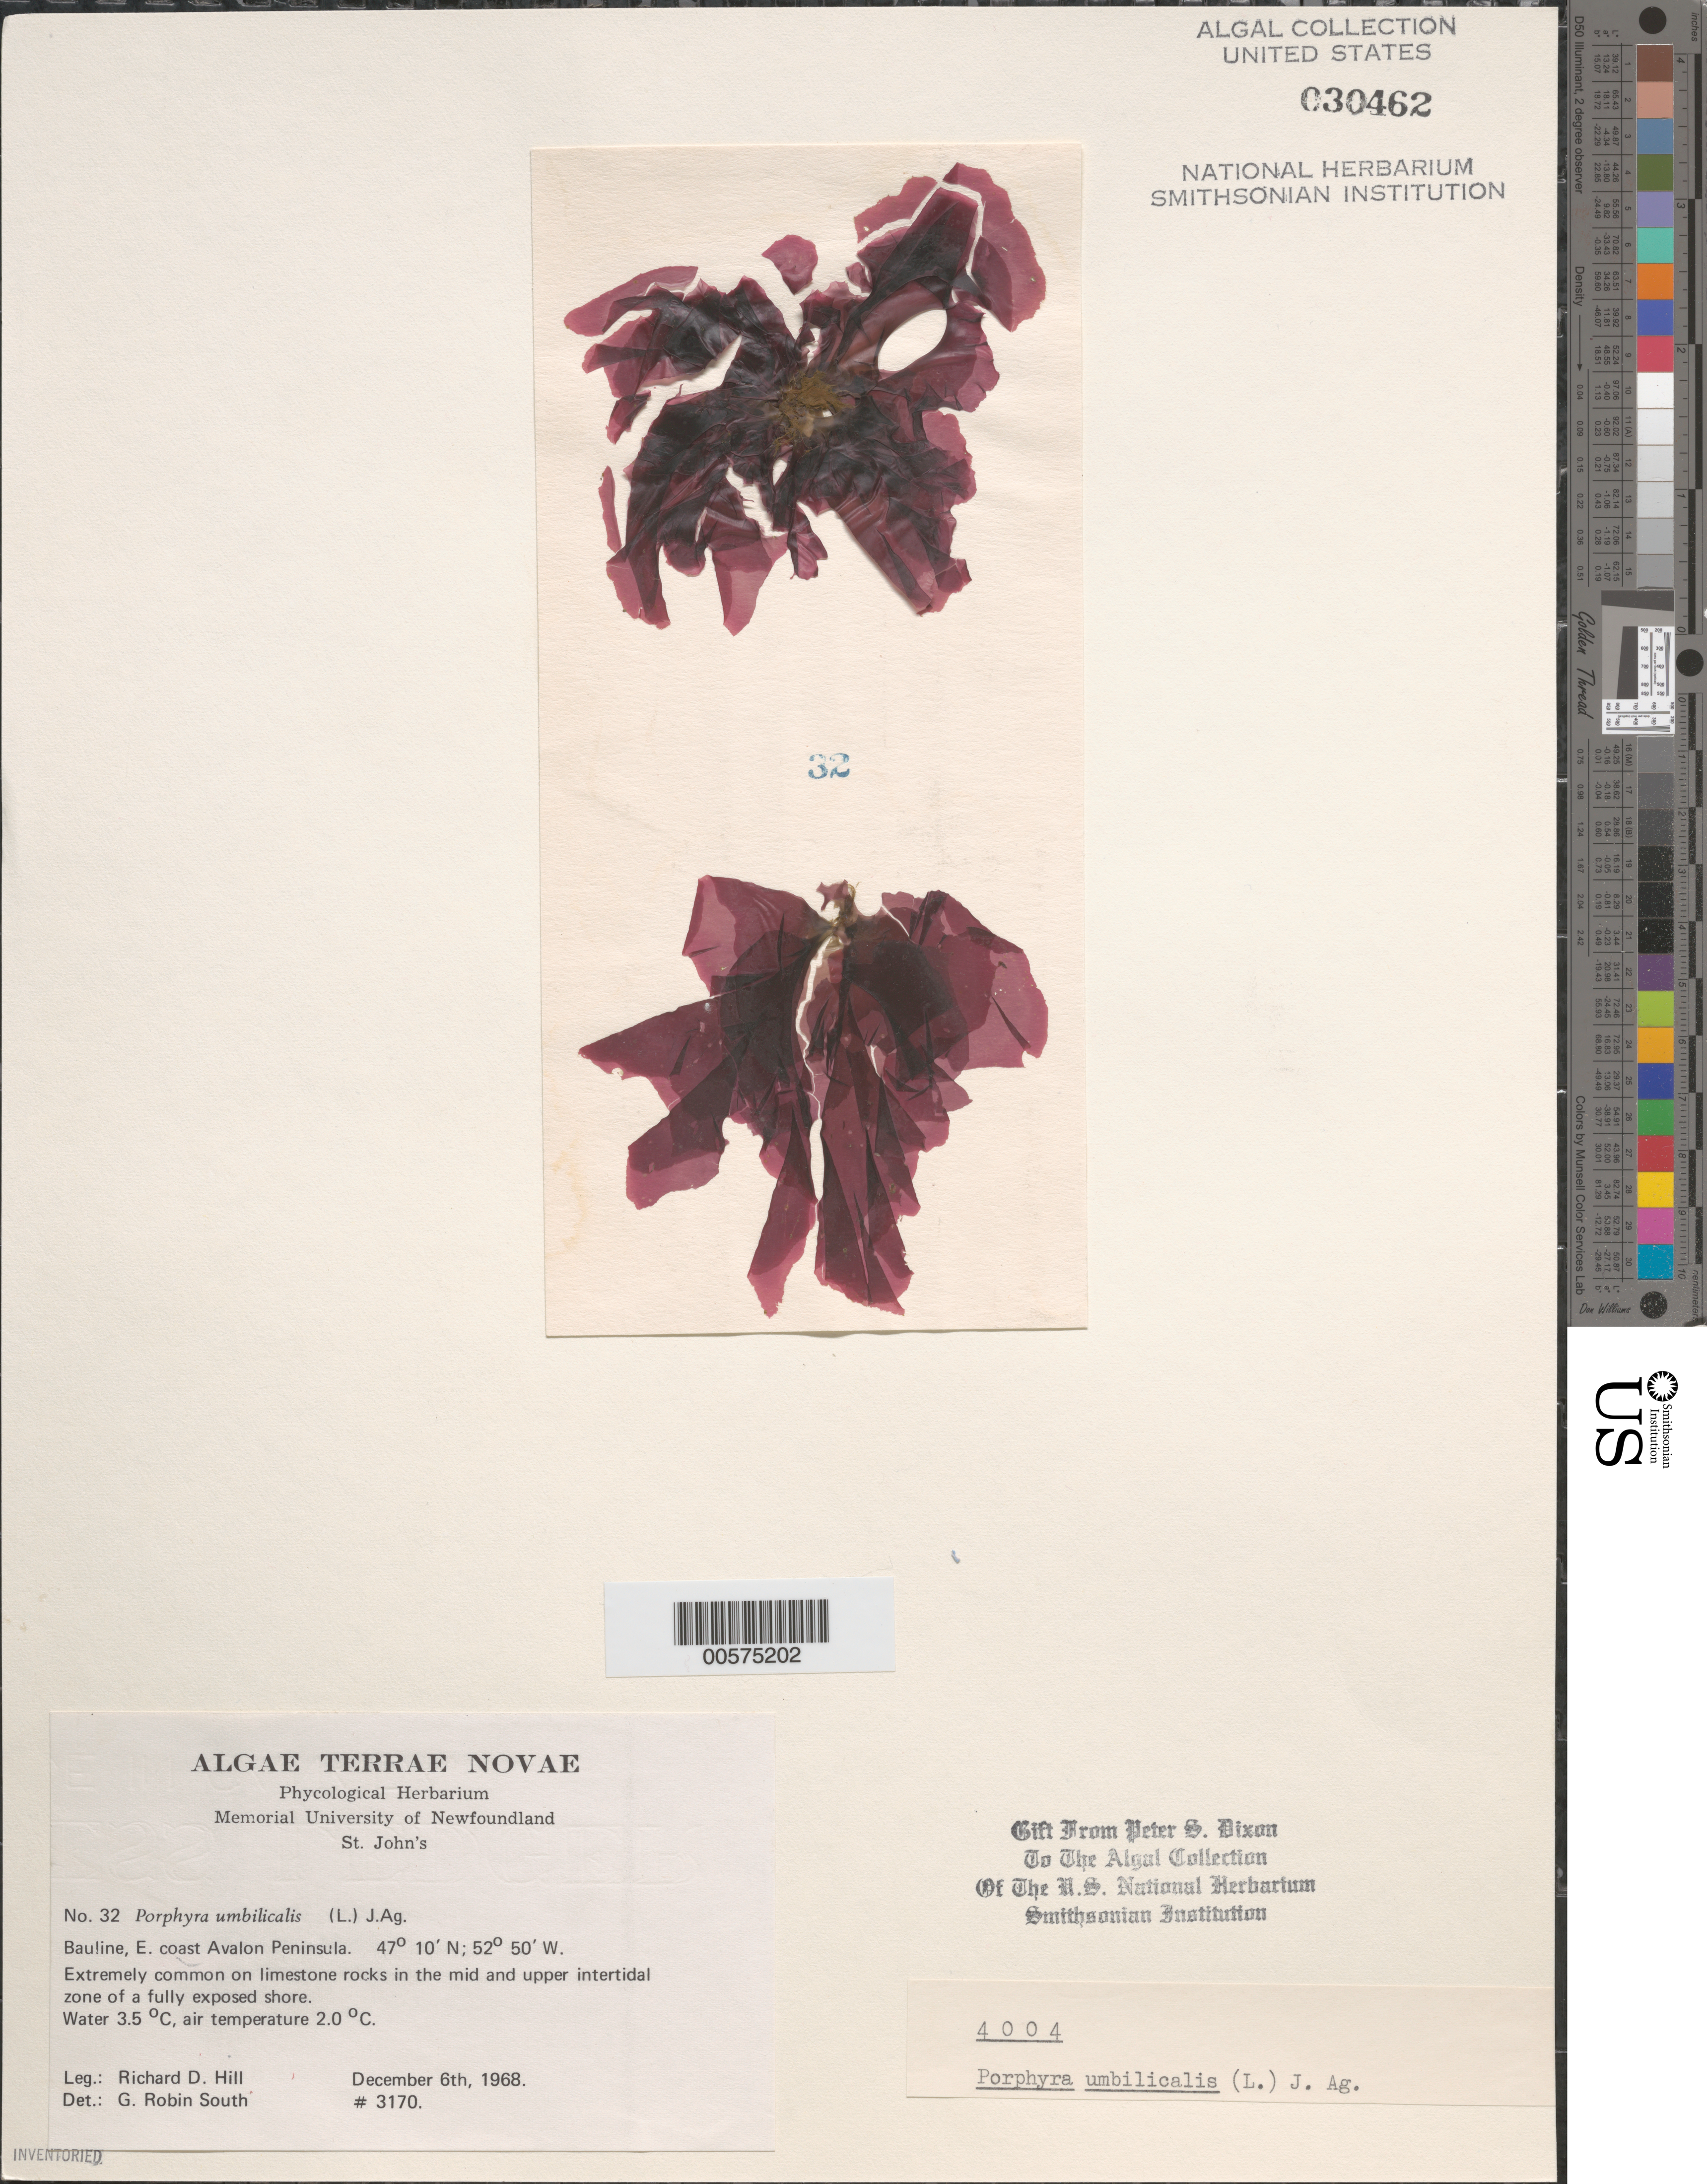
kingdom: Plantae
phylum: Rhodophyta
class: Bangiophyceae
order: Bangiales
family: Bangiaceae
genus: Porphyra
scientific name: Porphyra umbilicalis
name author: Kütz.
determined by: South, G. R.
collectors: R. D. Hill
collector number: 3170 & PSD 4004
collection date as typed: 06 Dec 1968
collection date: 1968-12-06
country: Canada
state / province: Newfoundland and Labrador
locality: Bauline, Avalon Peninsula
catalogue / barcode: US 30462